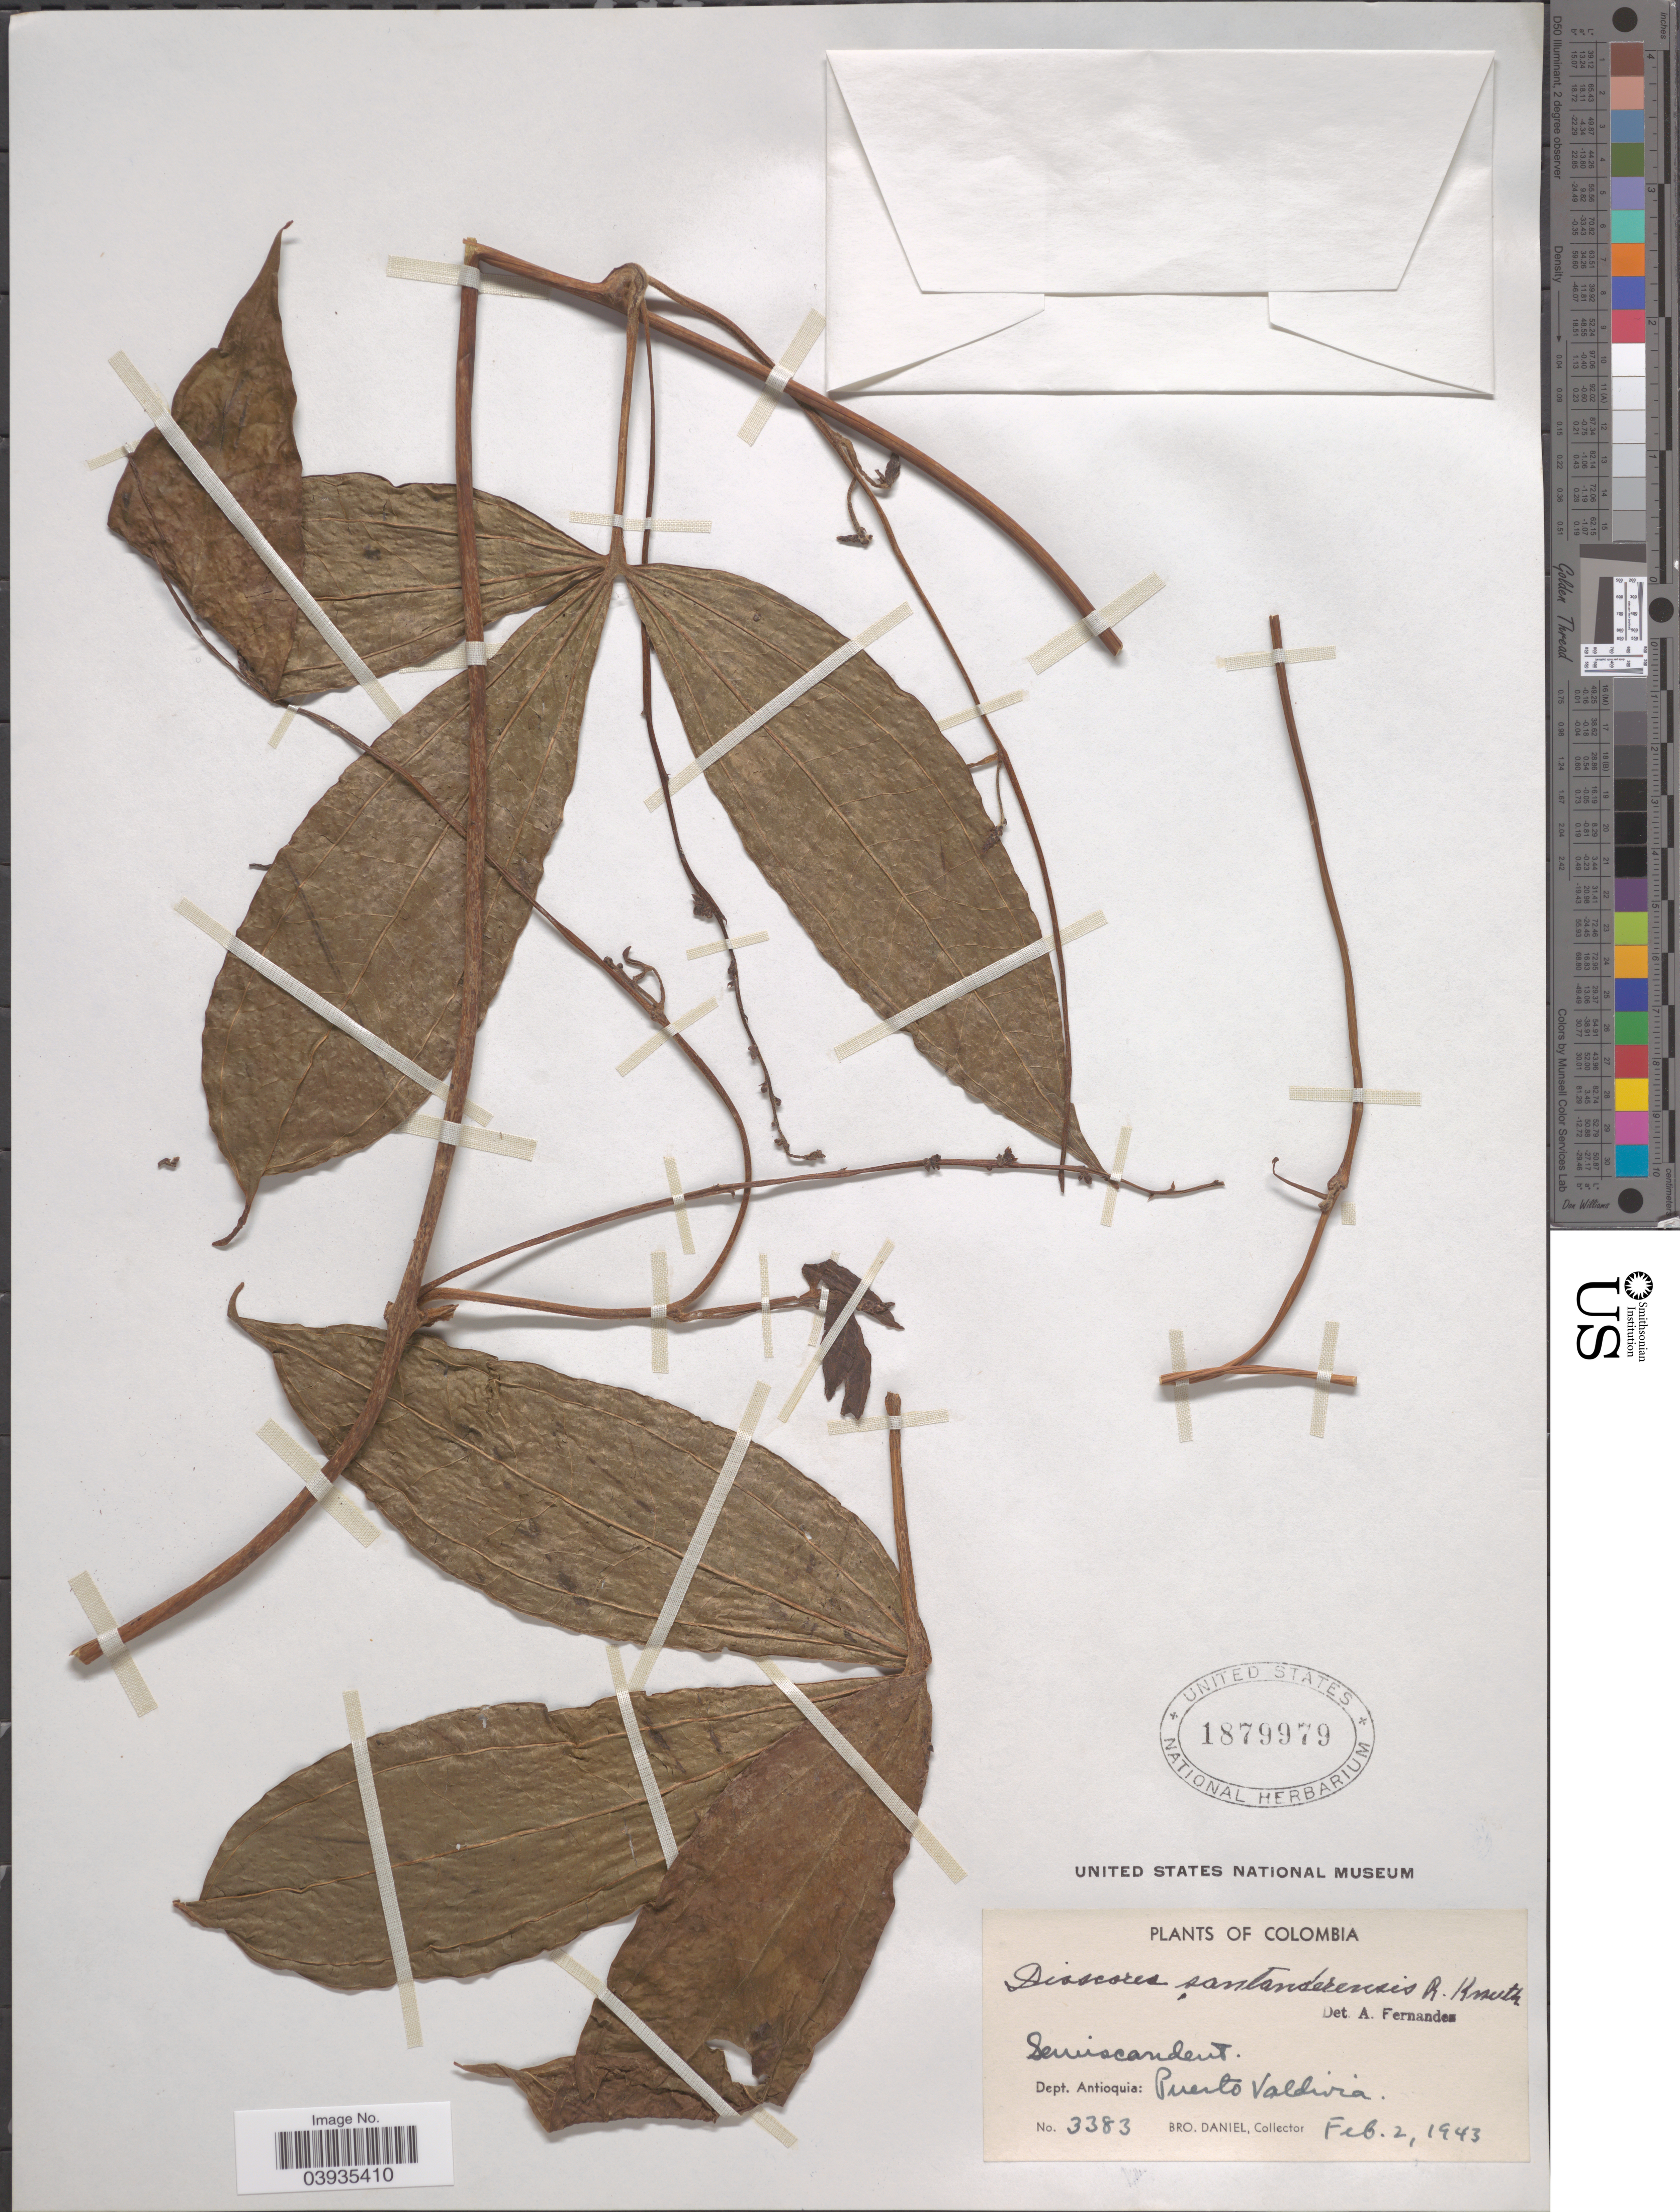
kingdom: Plantae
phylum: Tracheophyta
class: Liliopsida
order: Dioscoreales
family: Dioscoreaceae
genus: Dioscorea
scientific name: Dioscorea santanderensis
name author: R. Knuth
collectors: Bro. Daniel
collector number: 3383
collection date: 1943-02-02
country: Colombia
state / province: Antioquia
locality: Dept. Antioquia: Puerto Valdivia.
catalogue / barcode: US 1879979